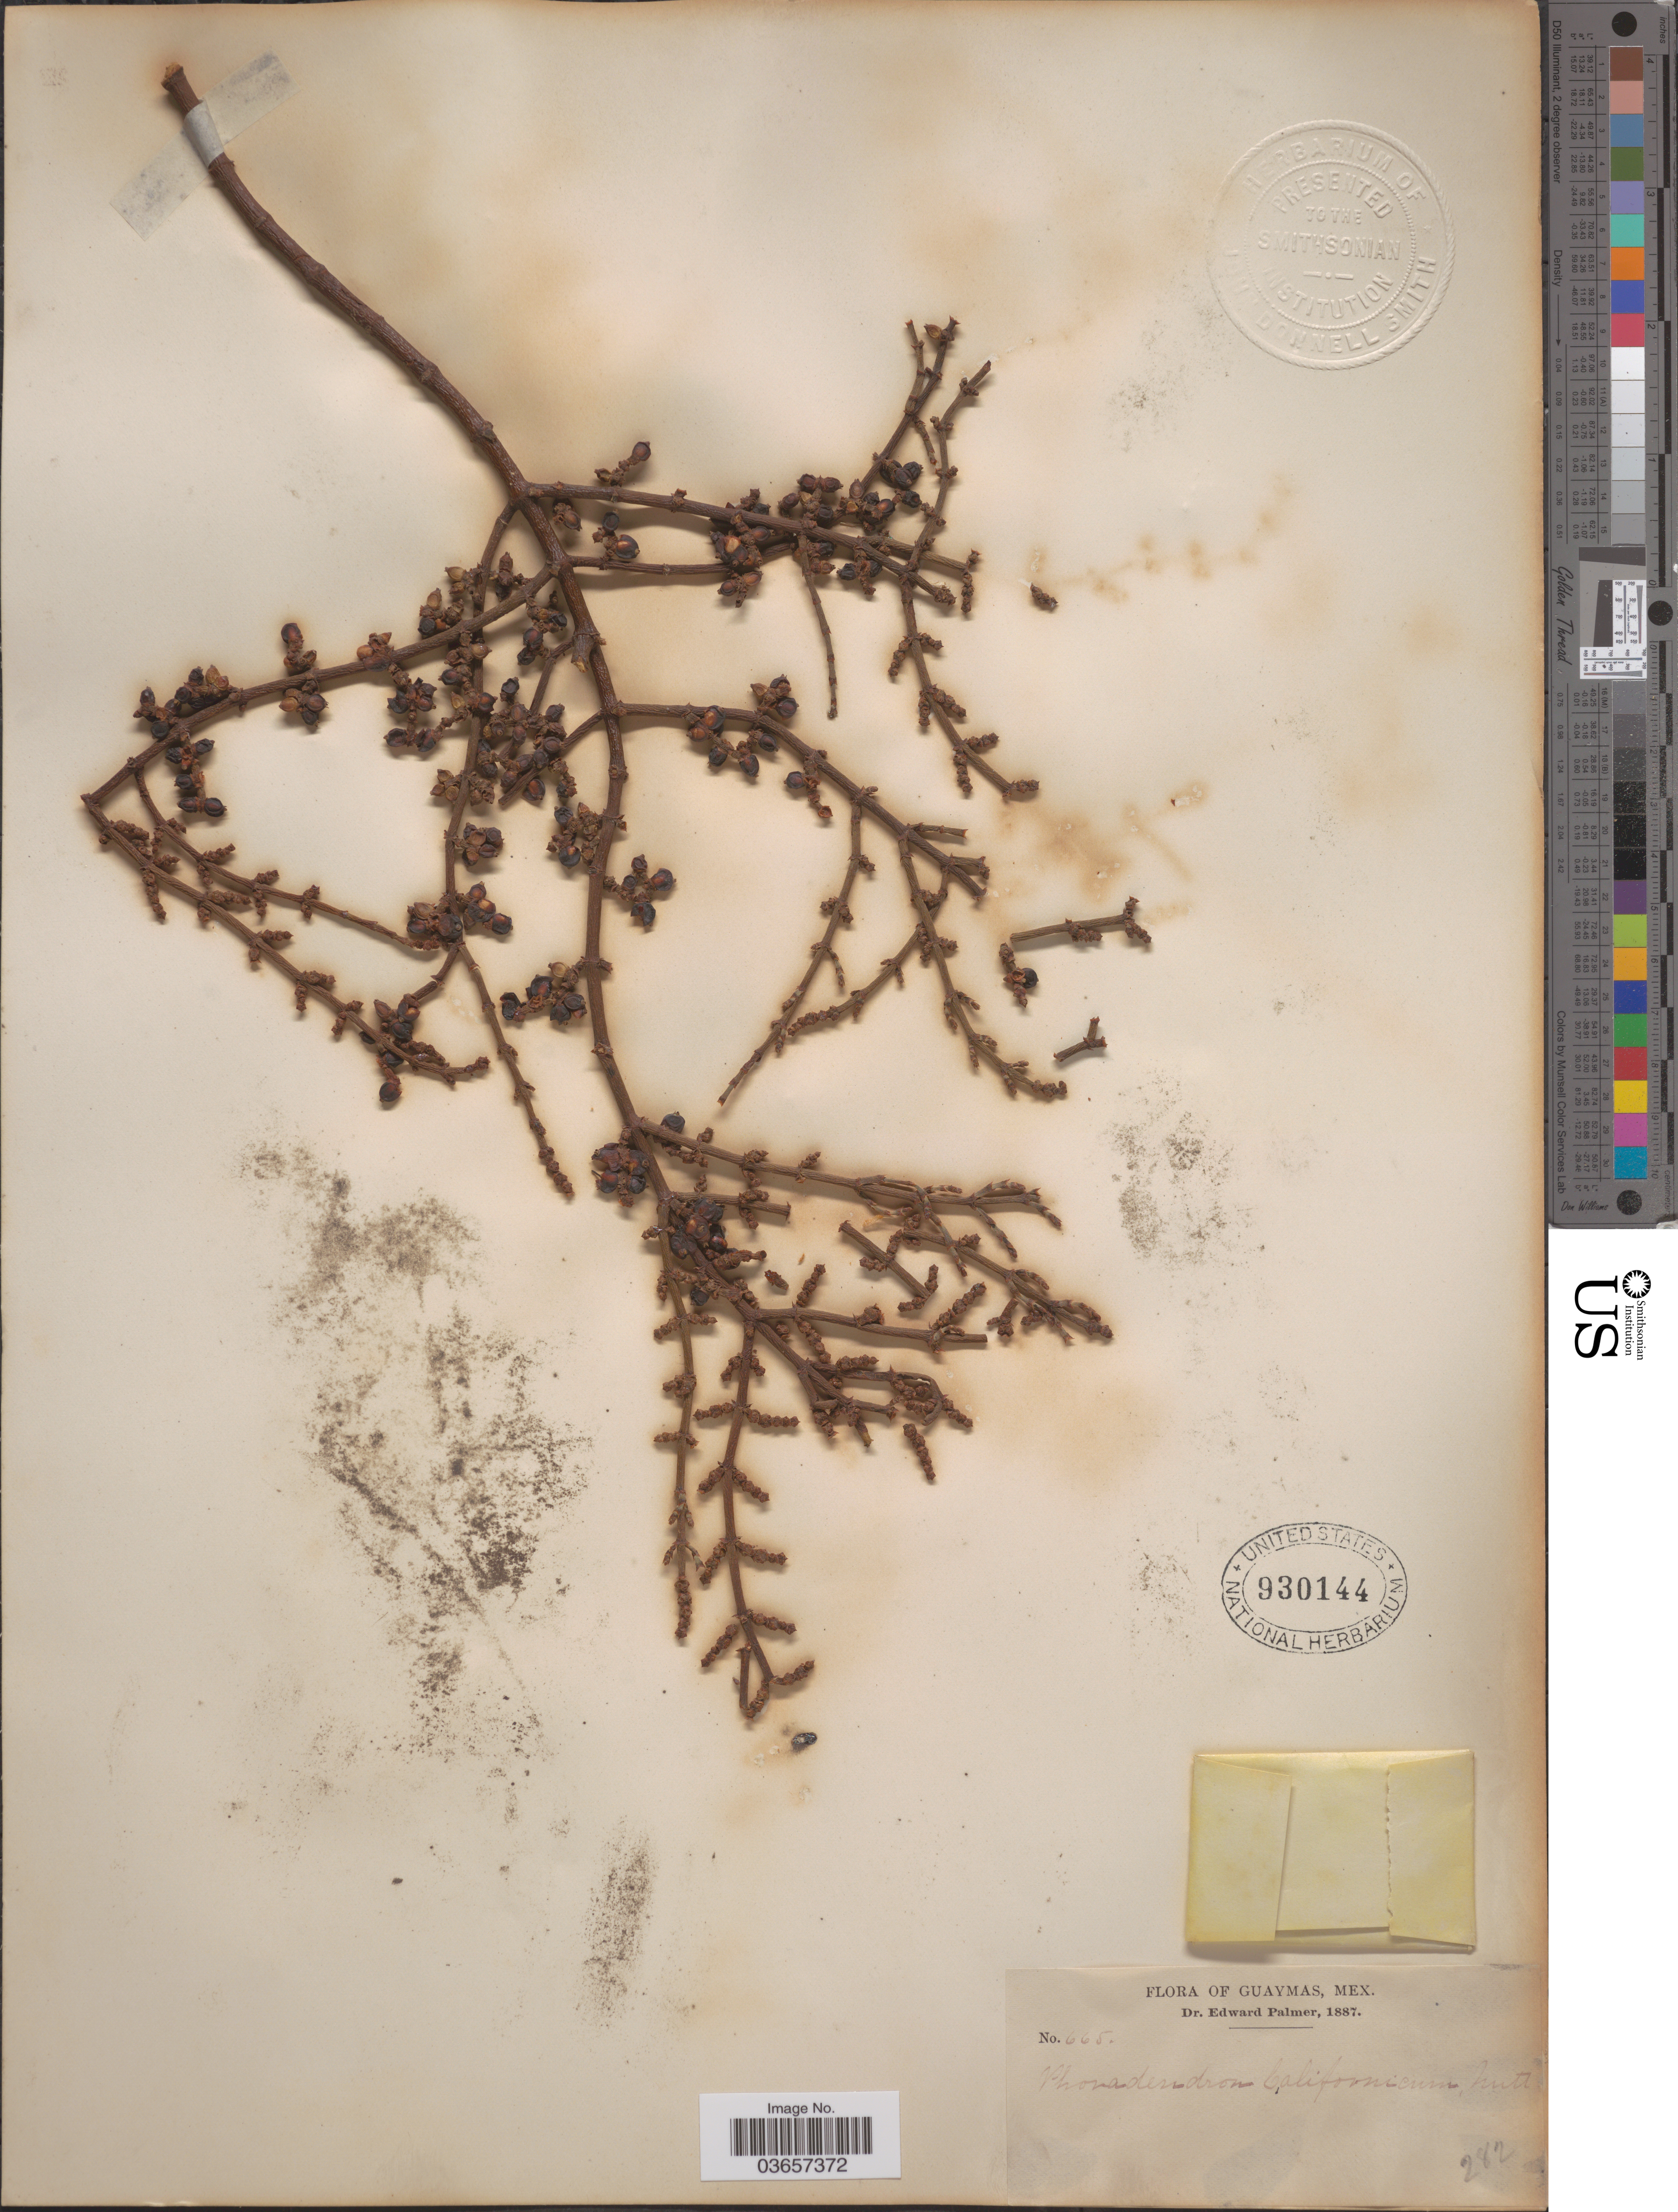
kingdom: Plantae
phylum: Tracheophyta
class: Magnoliopsida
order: Santalales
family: Viscaceae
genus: Phoradendron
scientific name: Phoradendron californicum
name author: Nutt.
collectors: E. Palmer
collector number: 665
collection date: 1887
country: Mexico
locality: Guaymas.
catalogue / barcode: US 930144